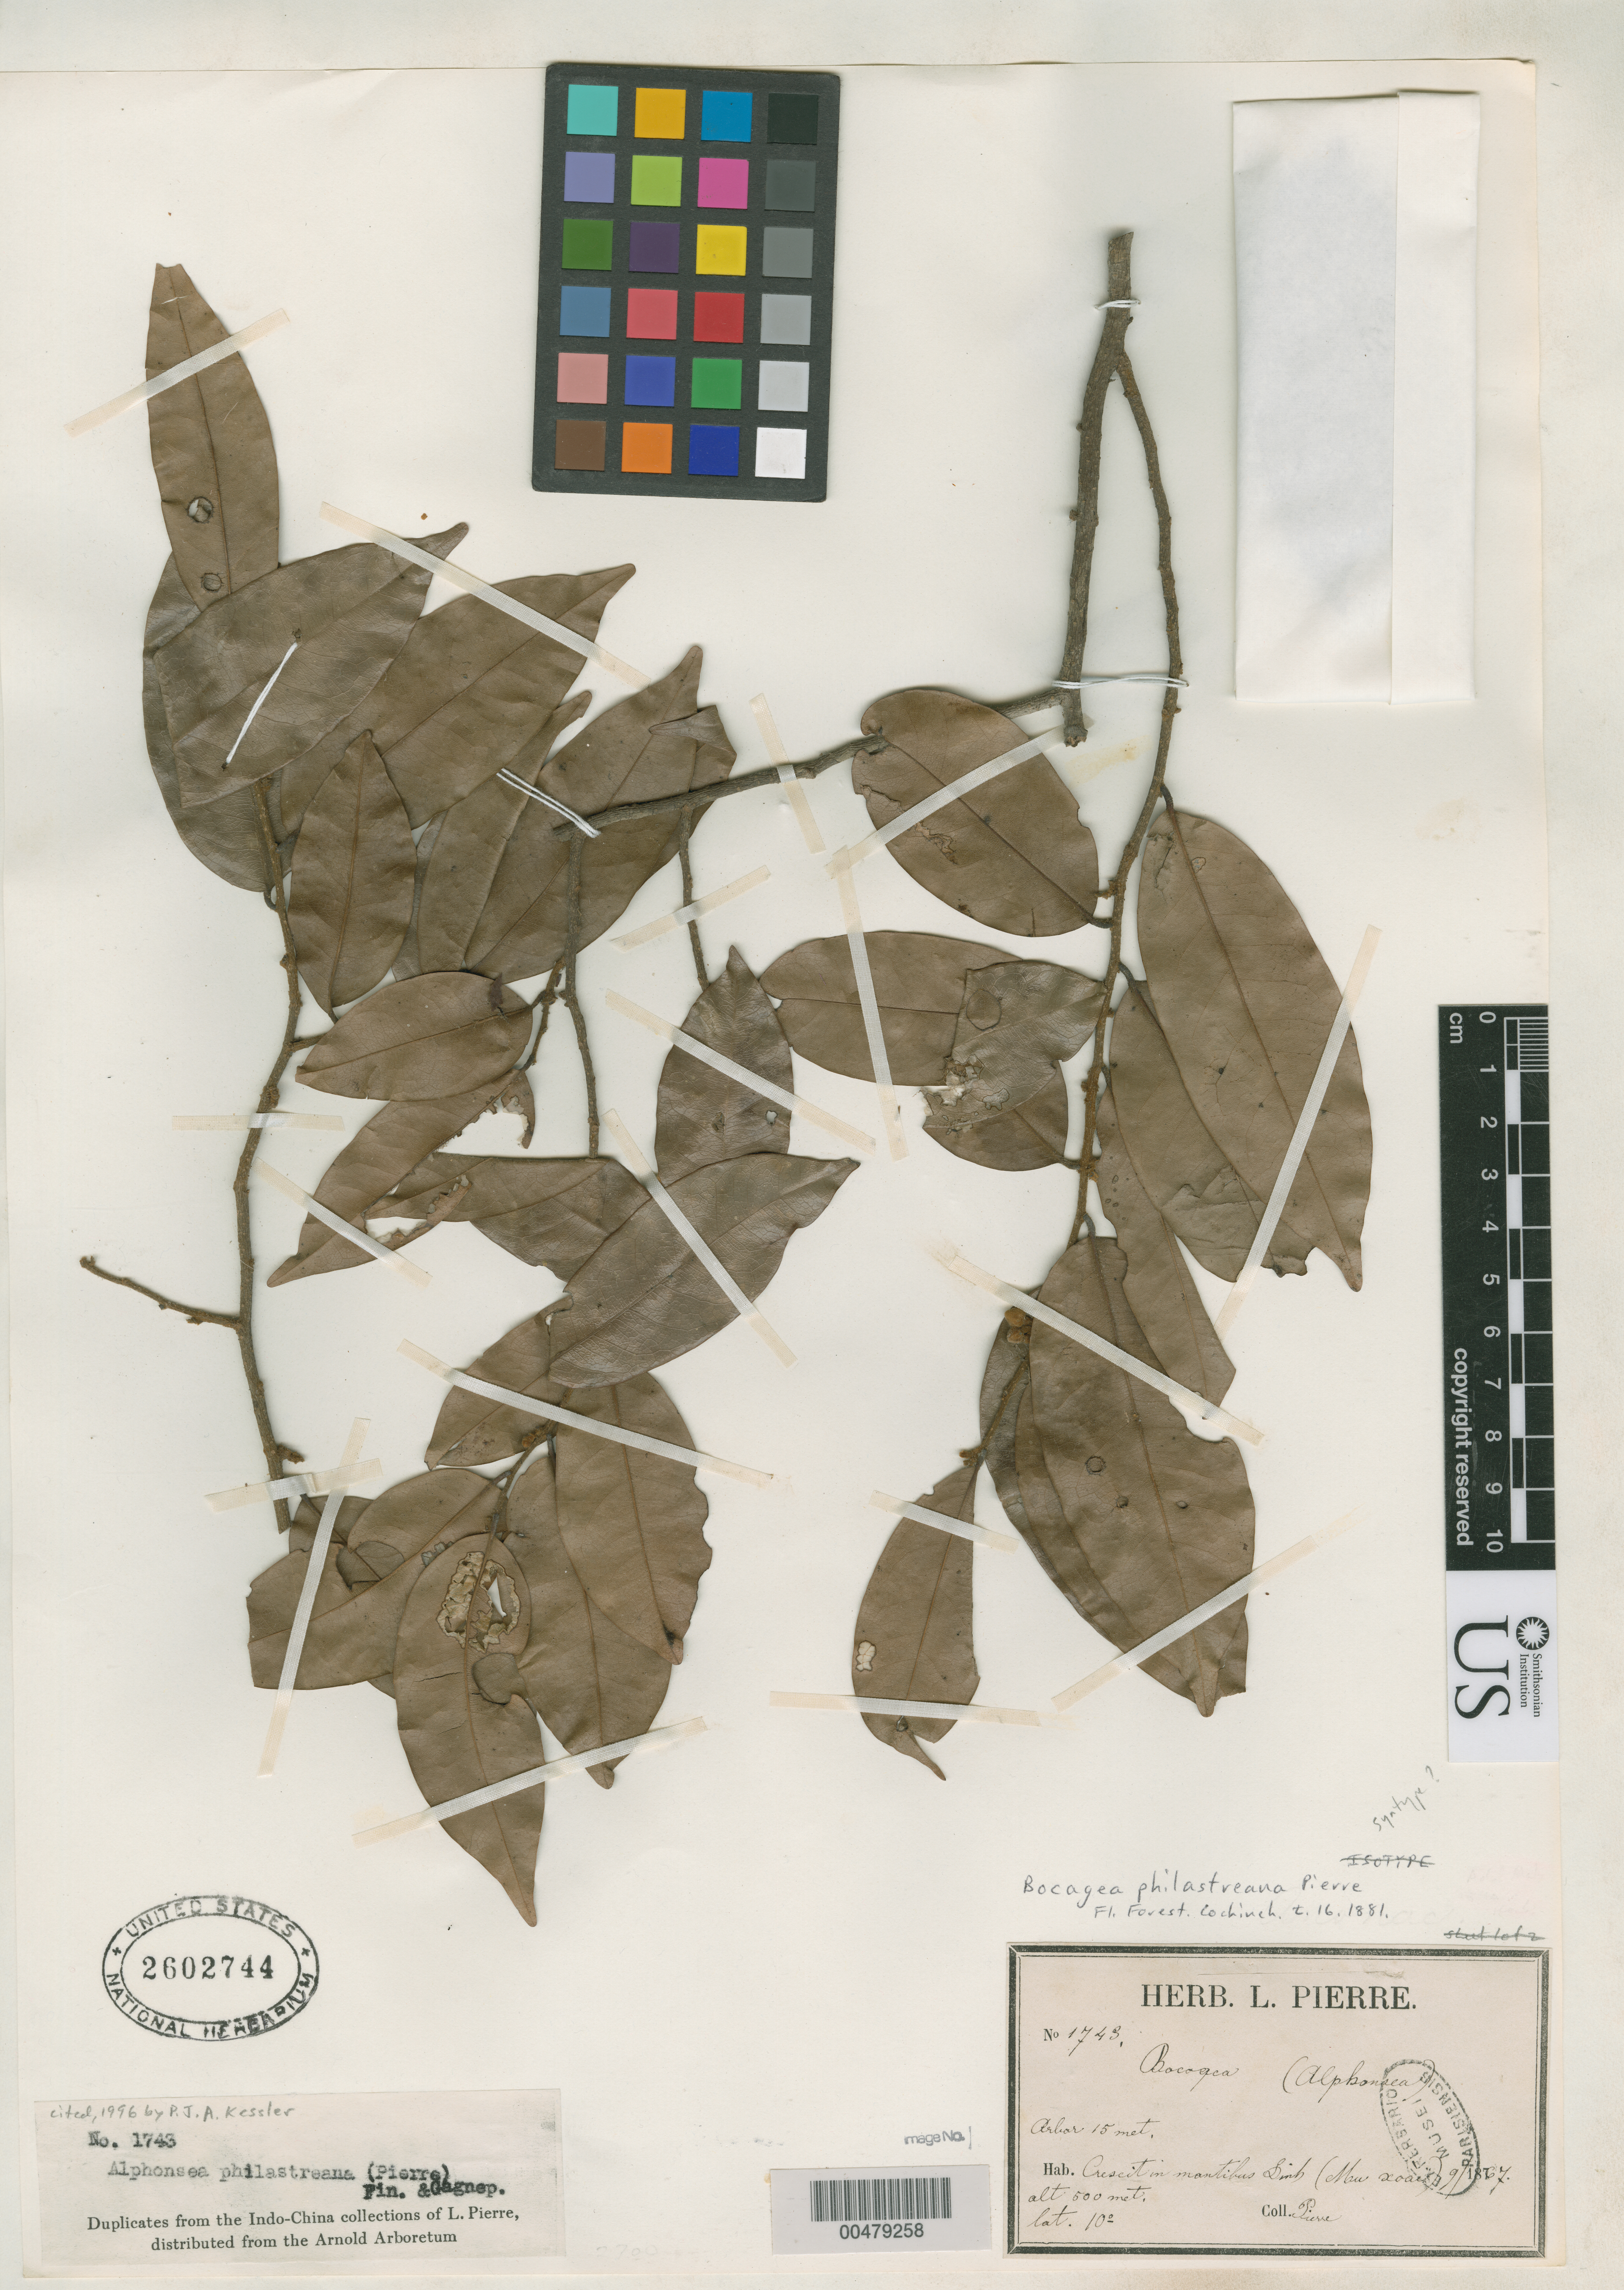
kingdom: Plantae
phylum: Tracheophyta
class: Magnoliopsida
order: Magnoliales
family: Annonaceae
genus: Bocagea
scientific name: Bocagea philastreana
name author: Pierre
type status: Possible Syntype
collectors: J. Pierre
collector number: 1743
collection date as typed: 1867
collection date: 1867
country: Vietnam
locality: Crescit Montibus Sinh (Mau Xoac).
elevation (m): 500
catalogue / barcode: US 2602744